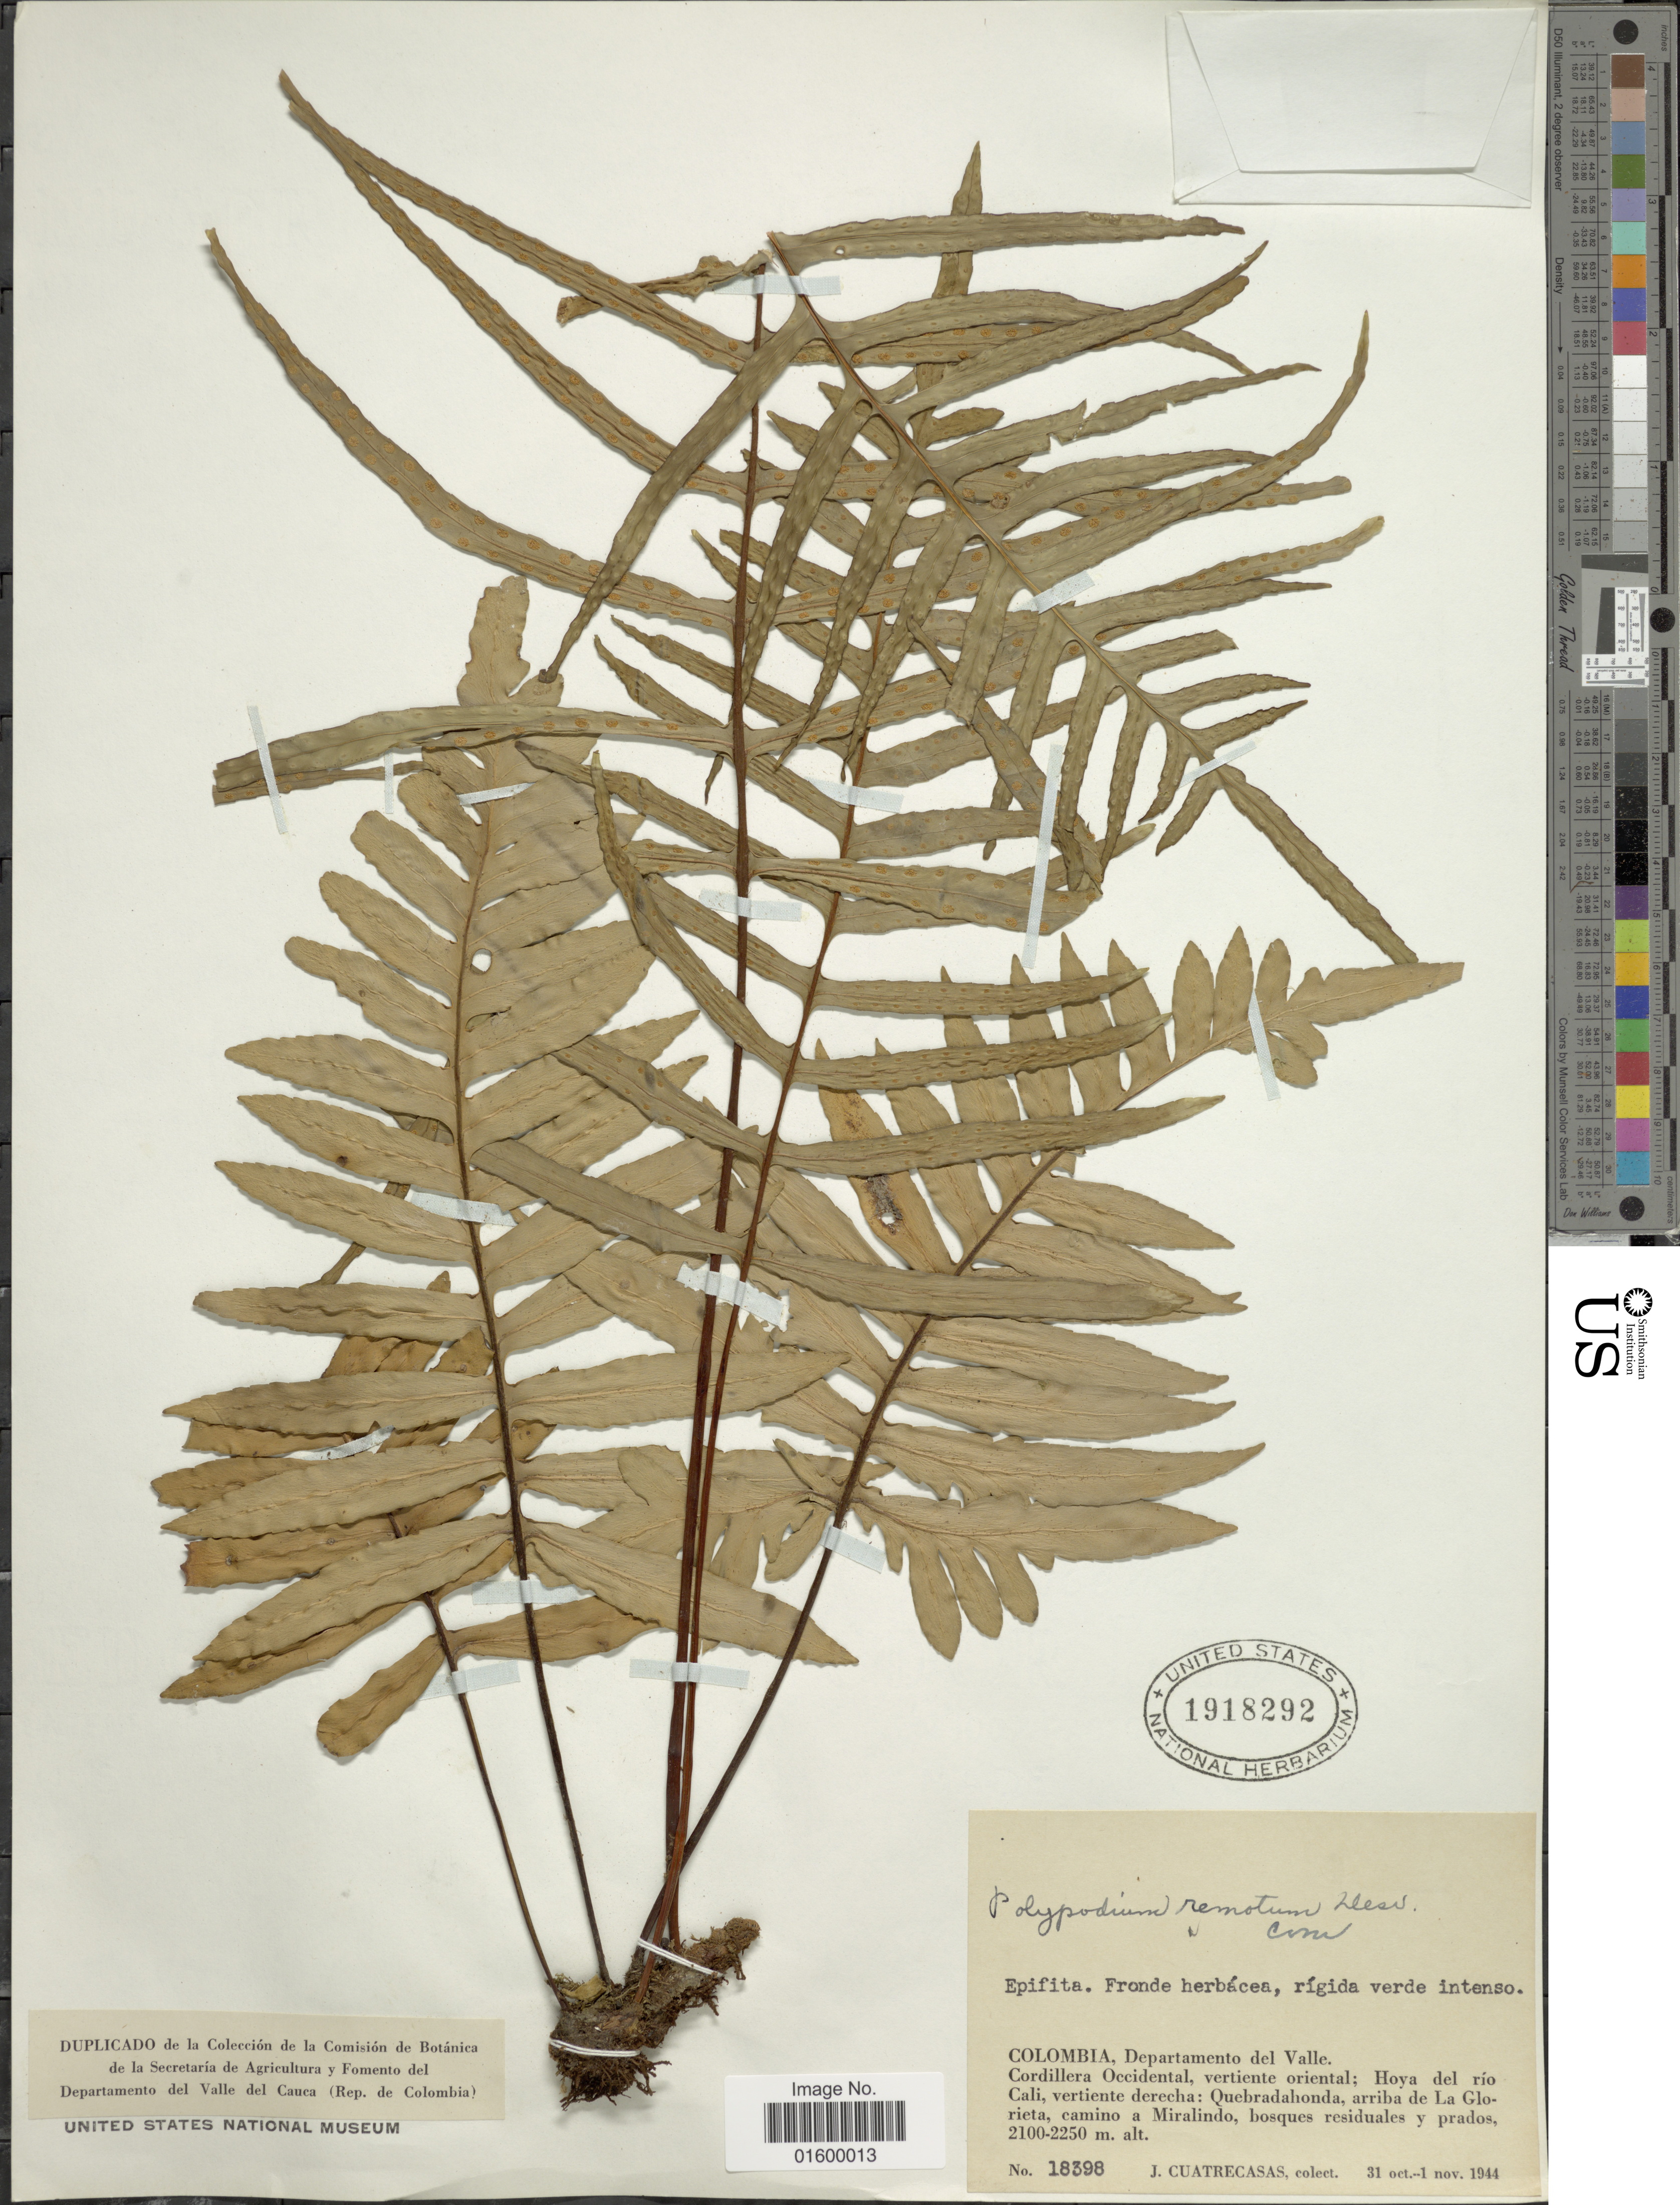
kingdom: Plantae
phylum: Tracheophyta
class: Polypodiopsida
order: Polypodiales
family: Polypodiaceae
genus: Pleopeltis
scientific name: Pleopeltis remota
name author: (Desv.) A.R. Sm.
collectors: J. Cuatrecasas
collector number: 18398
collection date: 1944-10-31/1944-11-01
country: Colombia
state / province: Valle del Cauca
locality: Departamento del Valle, Cordillera Occidental, vertiente oriental, Hoya del rio Cali, vertiente derecha, Quebradahonda, arriba de La Glorieta, camino a Miralindo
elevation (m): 2100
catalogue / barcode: US 1918292